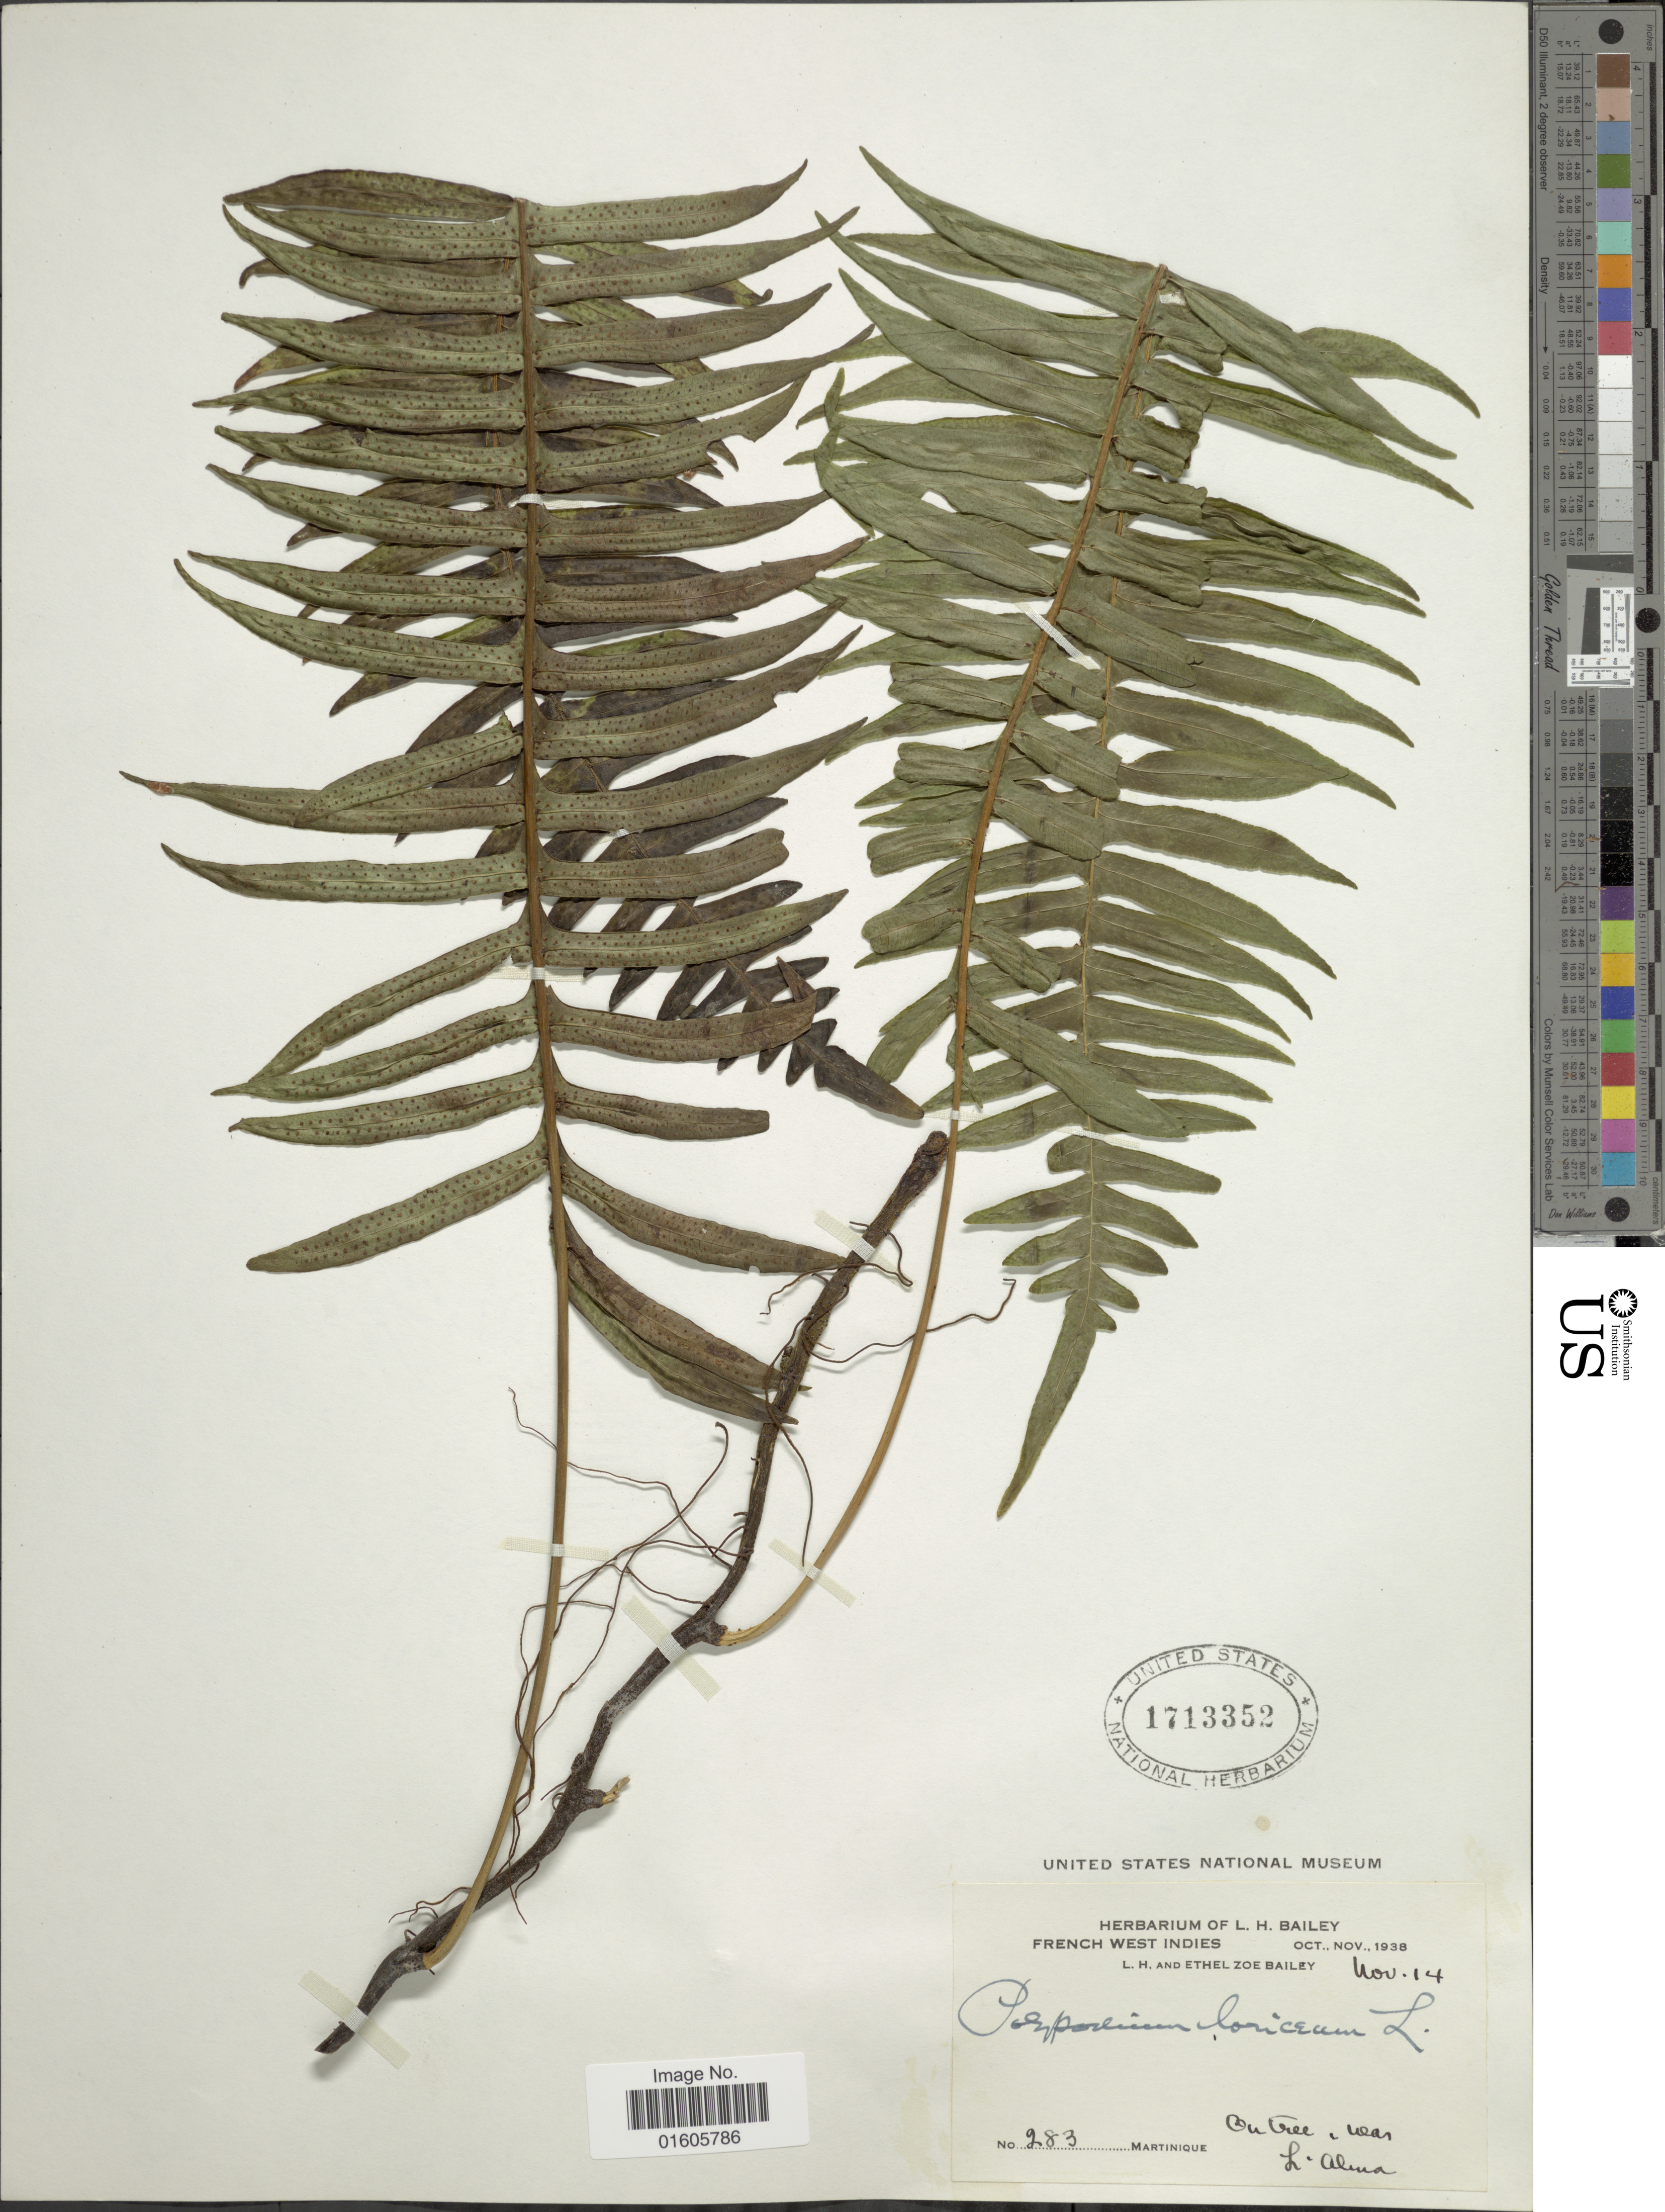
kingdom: Plantae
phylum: Tracheophyta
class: Polypodiopsida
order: Polypodiales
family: Polypodiaceae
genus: Serpocaulon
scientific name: Serpocaulon loriceum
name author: (L.) A.R. Sm.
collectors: L. H. Bailey & E. Z. Bailey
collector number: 283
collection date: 1938-11-14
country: Martinique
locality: French West Indies. L-Alena,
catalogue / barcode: US 1713352